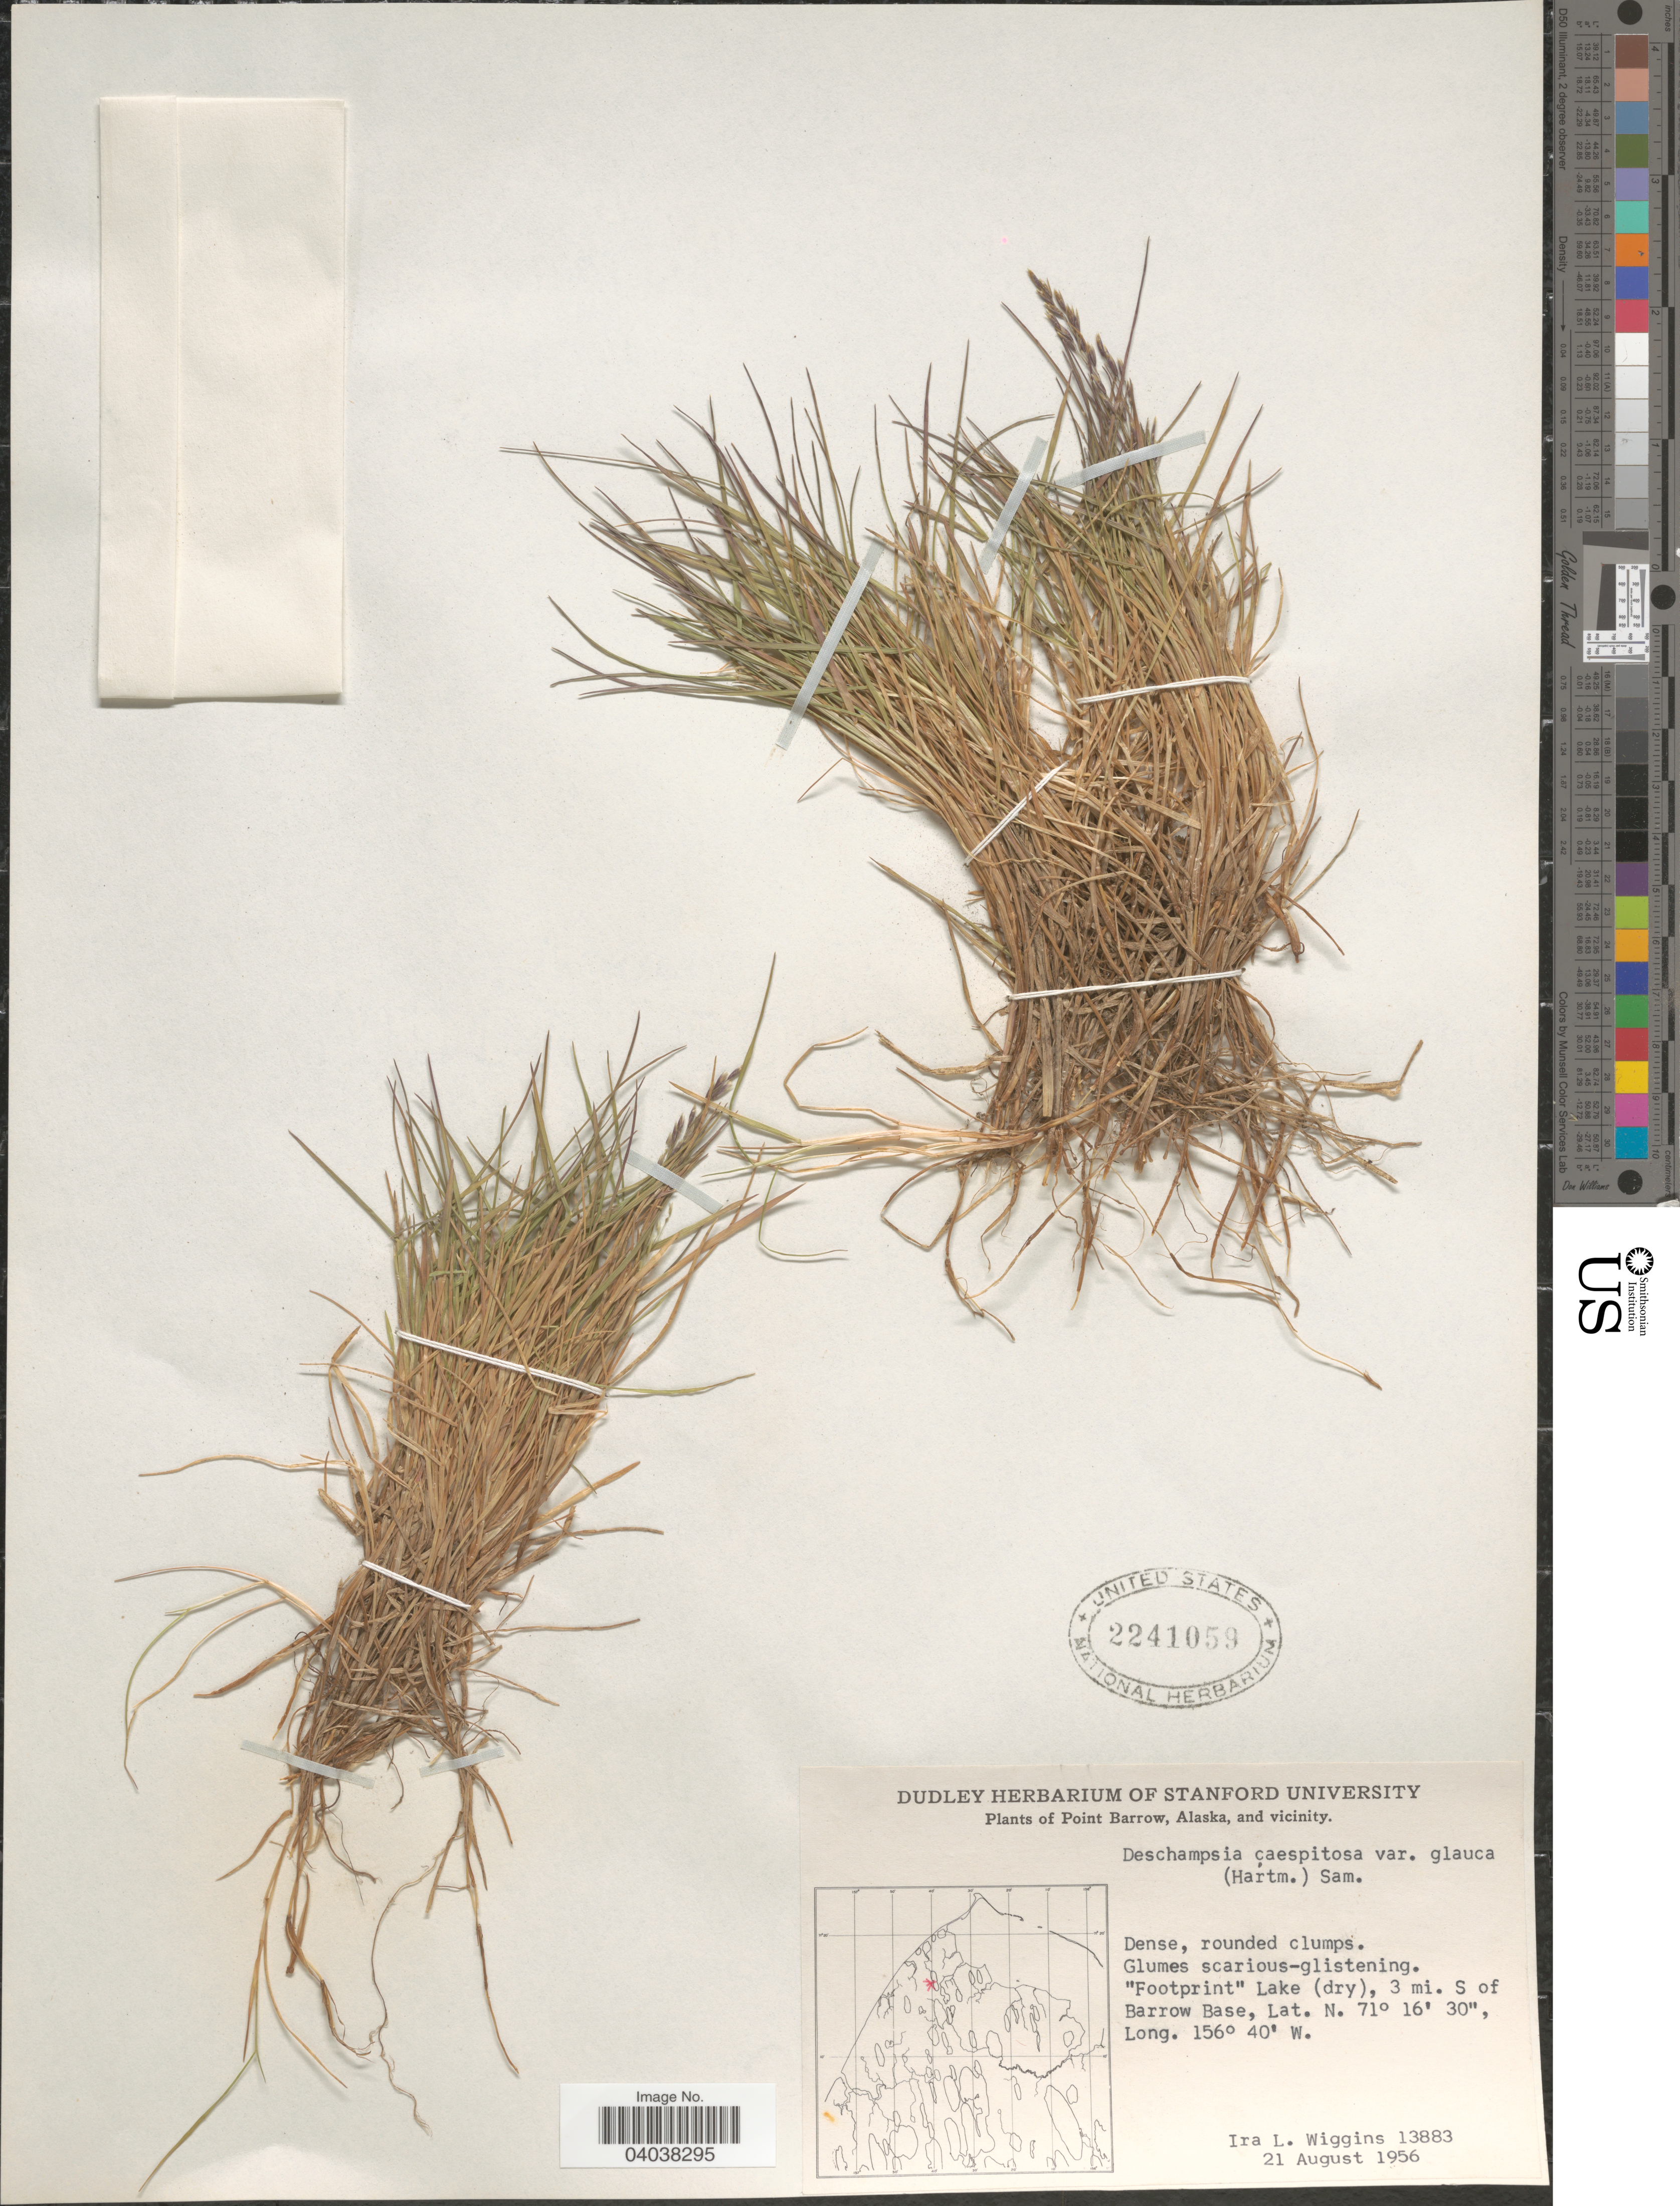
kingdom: Plantae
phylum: Tracheophyta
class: Liliopsida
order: Poales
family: Poaceae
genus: Deschampsia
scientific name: Deschampsia cespitosa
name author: (L.) P. Beauv.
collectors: I. L. Wiggins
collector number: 13883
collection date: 1956-08-21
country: United States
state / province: Alaska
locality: Point Barrow, Alaska, and vicinity. "Footprint" Lake (dry), 3 mi. S of Barrow Base.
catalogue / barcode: US 2241059